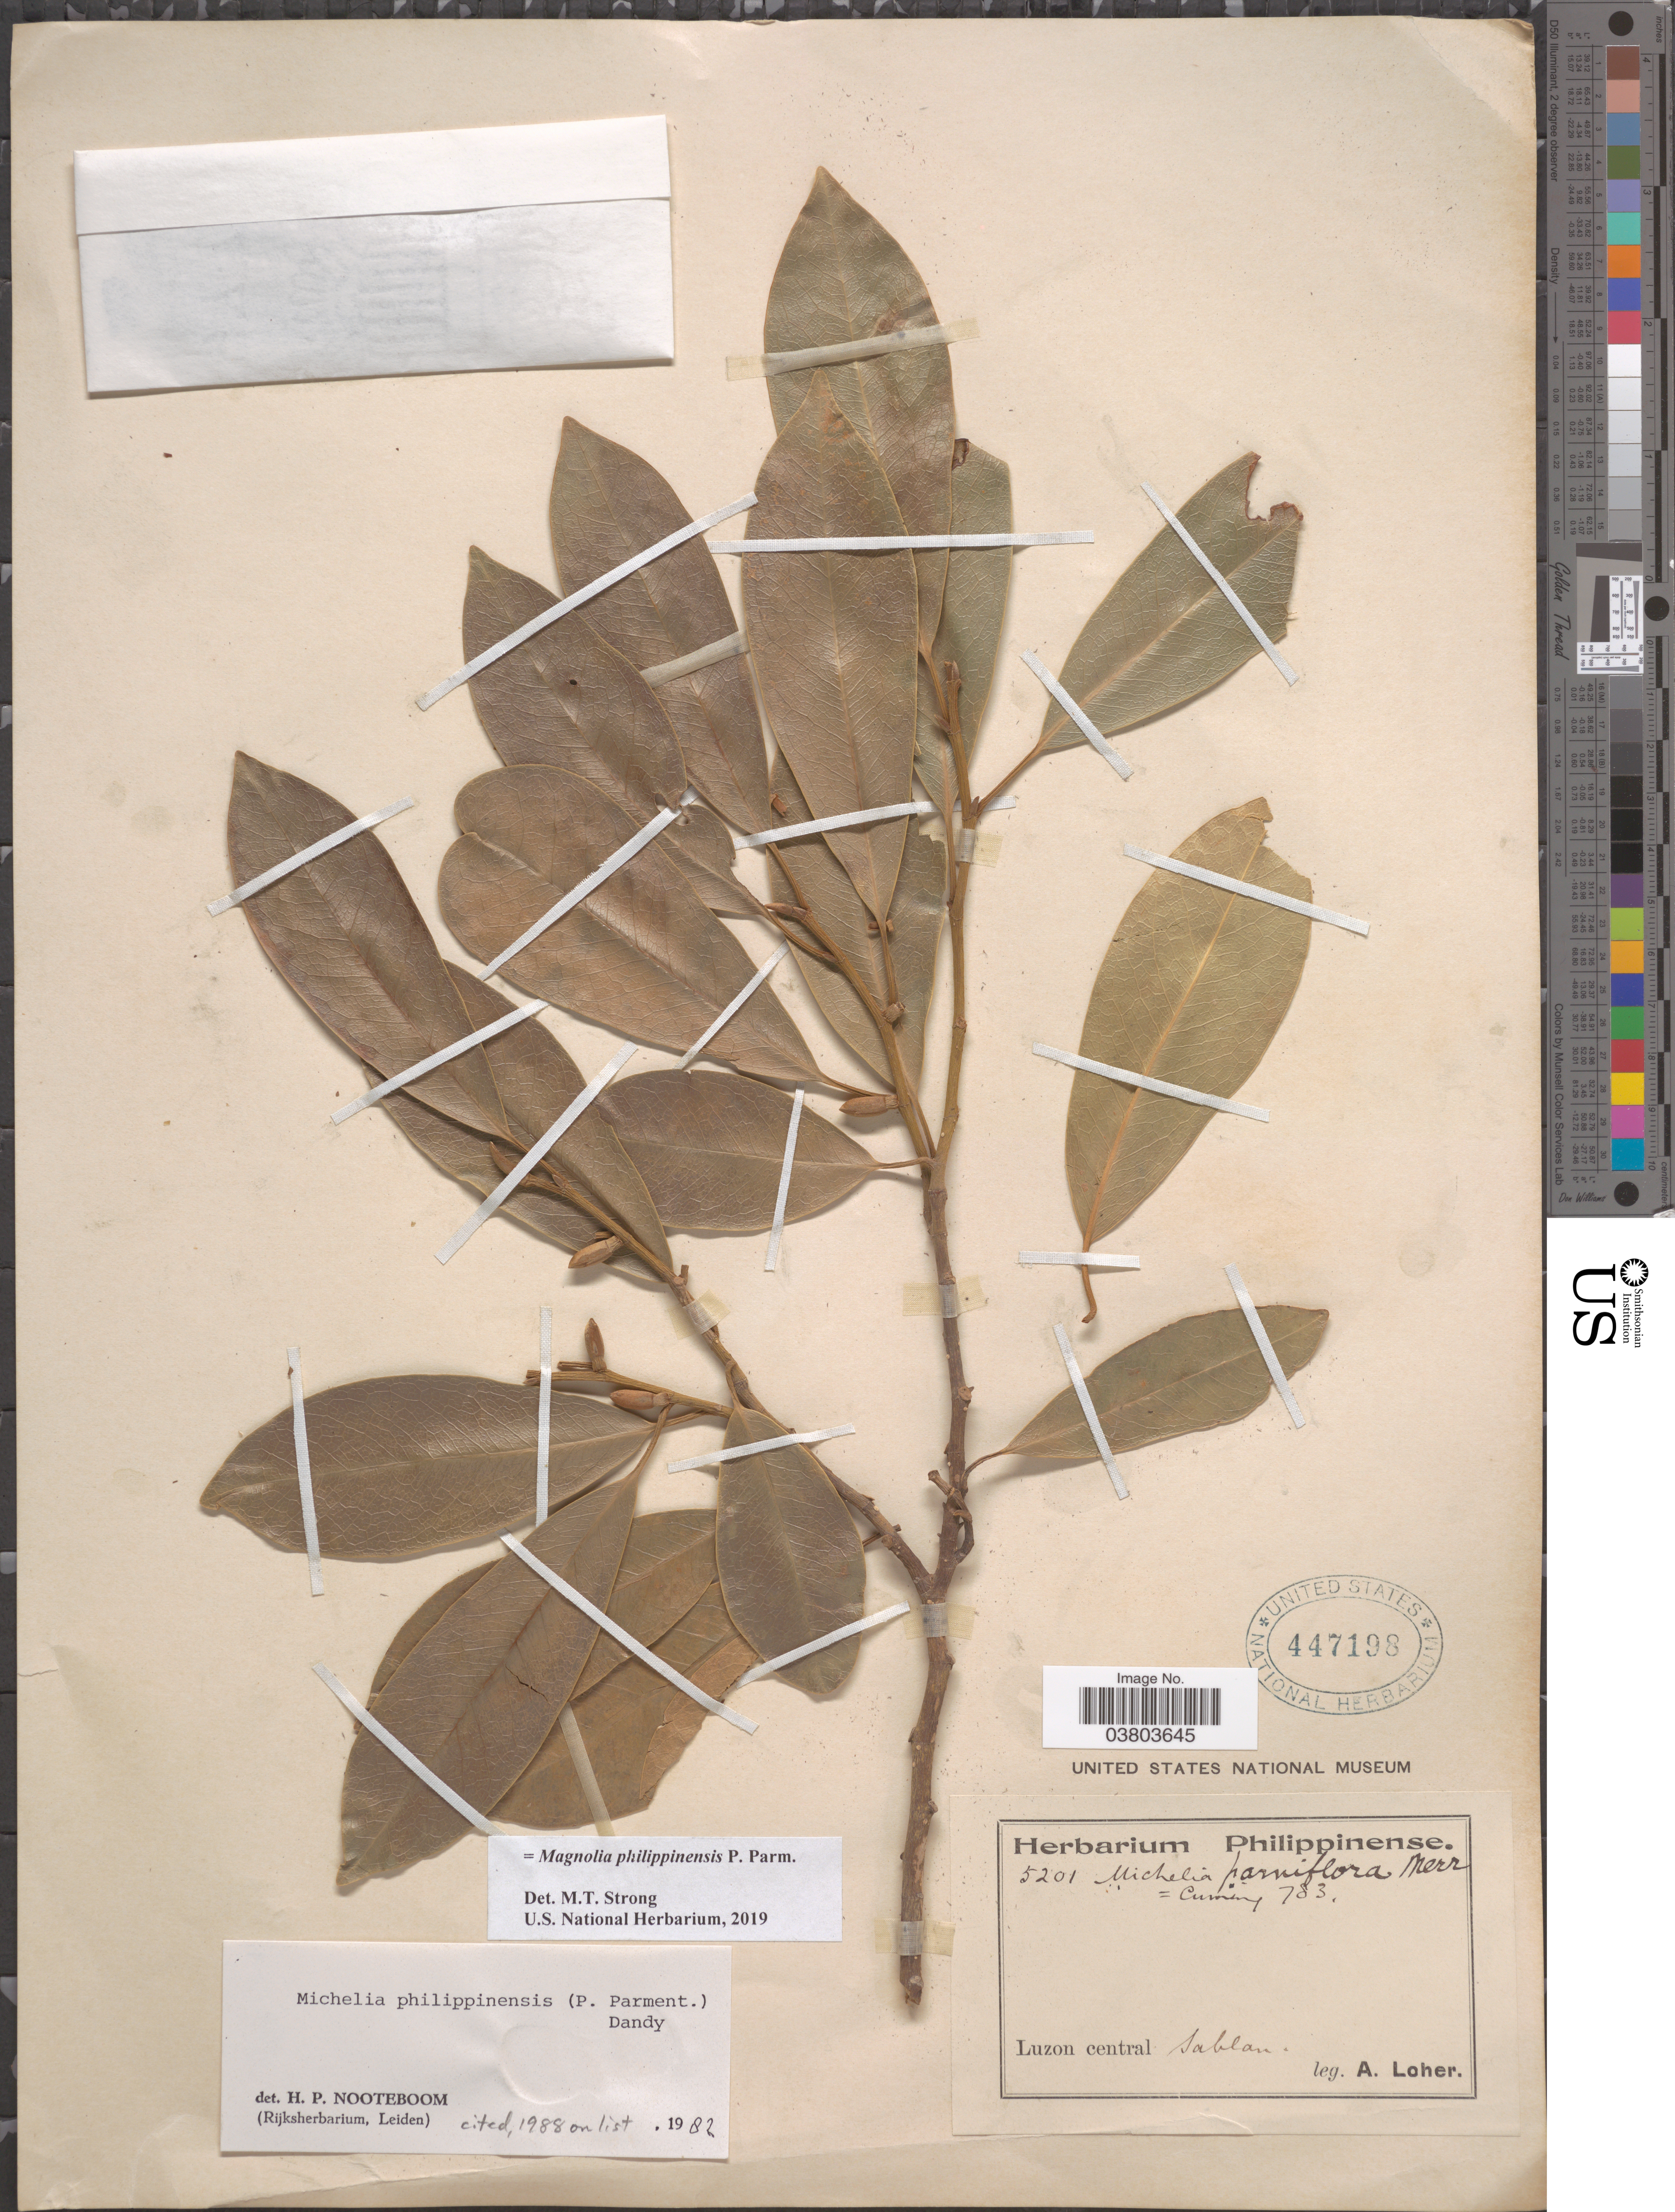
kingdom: Plantae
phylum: Tracheophyta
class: Magnoliopsida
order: Magnoliales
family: Magnoliaceae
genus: Magnolia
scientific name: Magnolia philippinensis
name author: P. Parm.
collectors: A. Loher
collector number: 5201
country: Philippines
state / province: Central Luzon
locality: Luzon central Sablan.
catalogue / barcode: US 447198